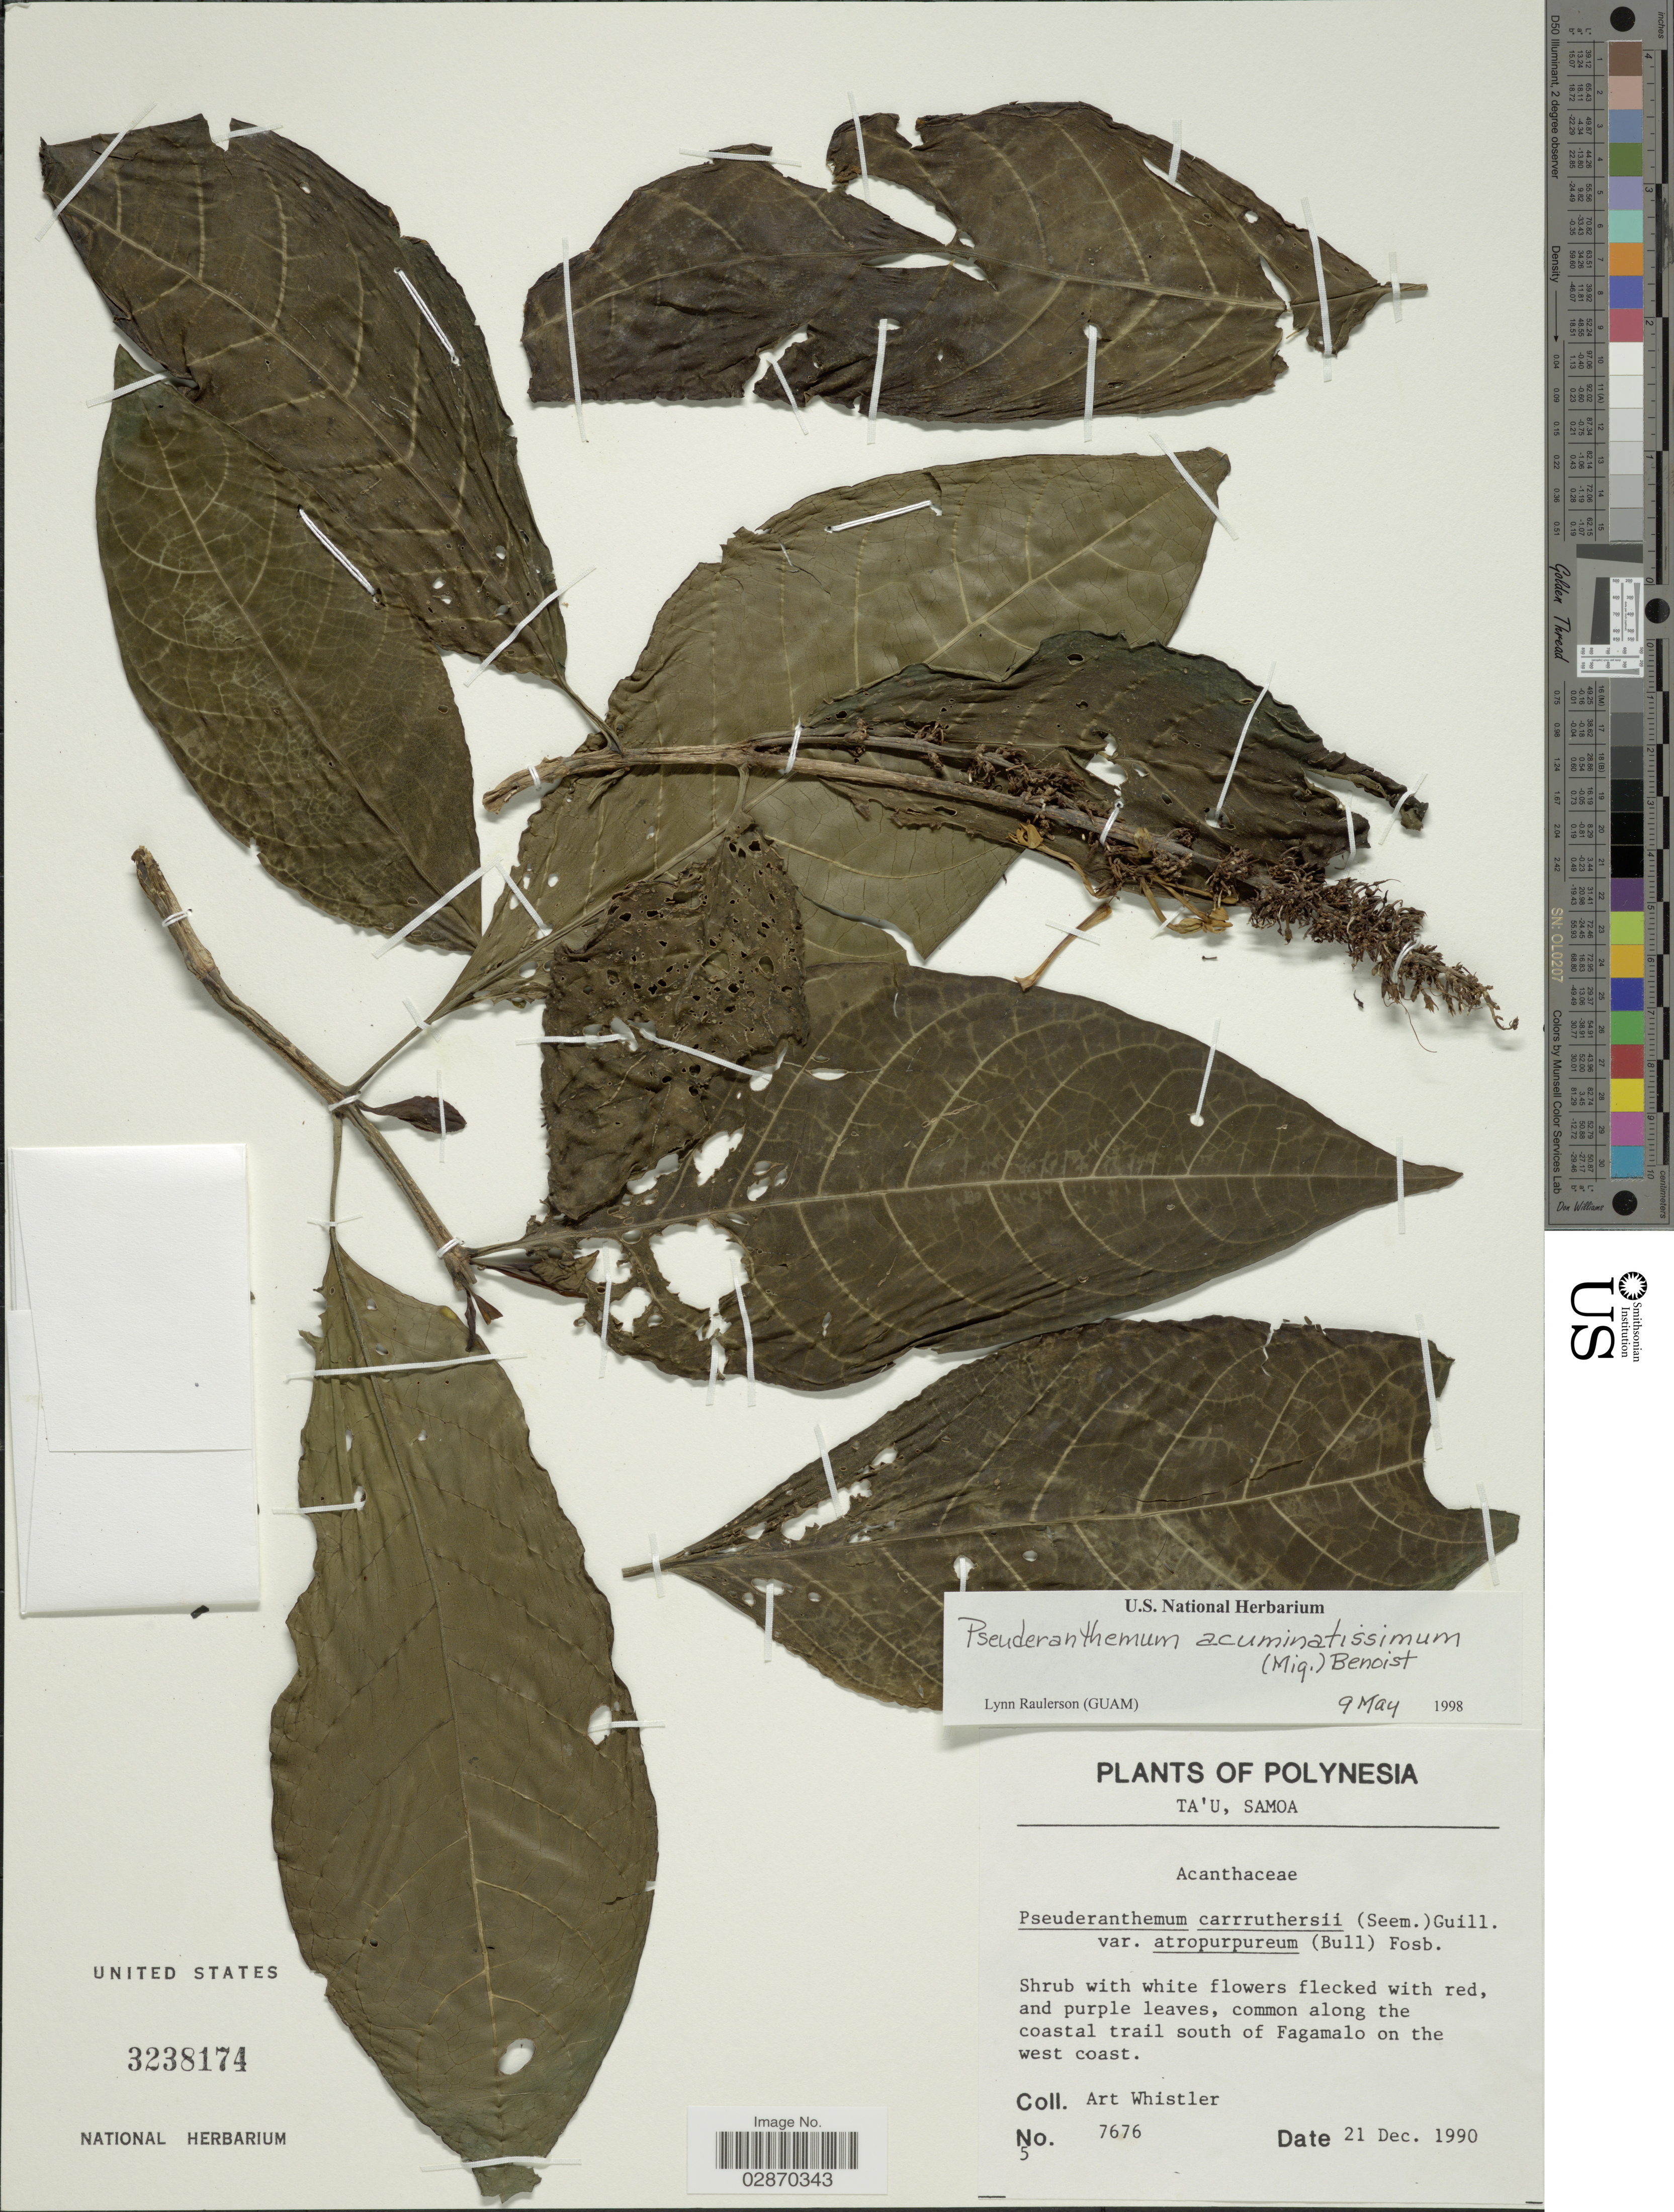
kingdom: Plantae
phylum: Tracheophyta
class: Magnoliopsida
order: Lamiales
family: Acanthaceae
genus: Pseuderanthemum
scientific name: Pseuderanthemum acuminatissimum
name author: (Miq.) Radlk.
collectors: A. Whistler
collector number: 7676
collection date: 1990-12-21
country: American Samoa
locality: Polynesia. Ta'u, Samoa. Common along the coastal trail south of Fagamalo on the west coast.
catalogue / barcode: US 3238174